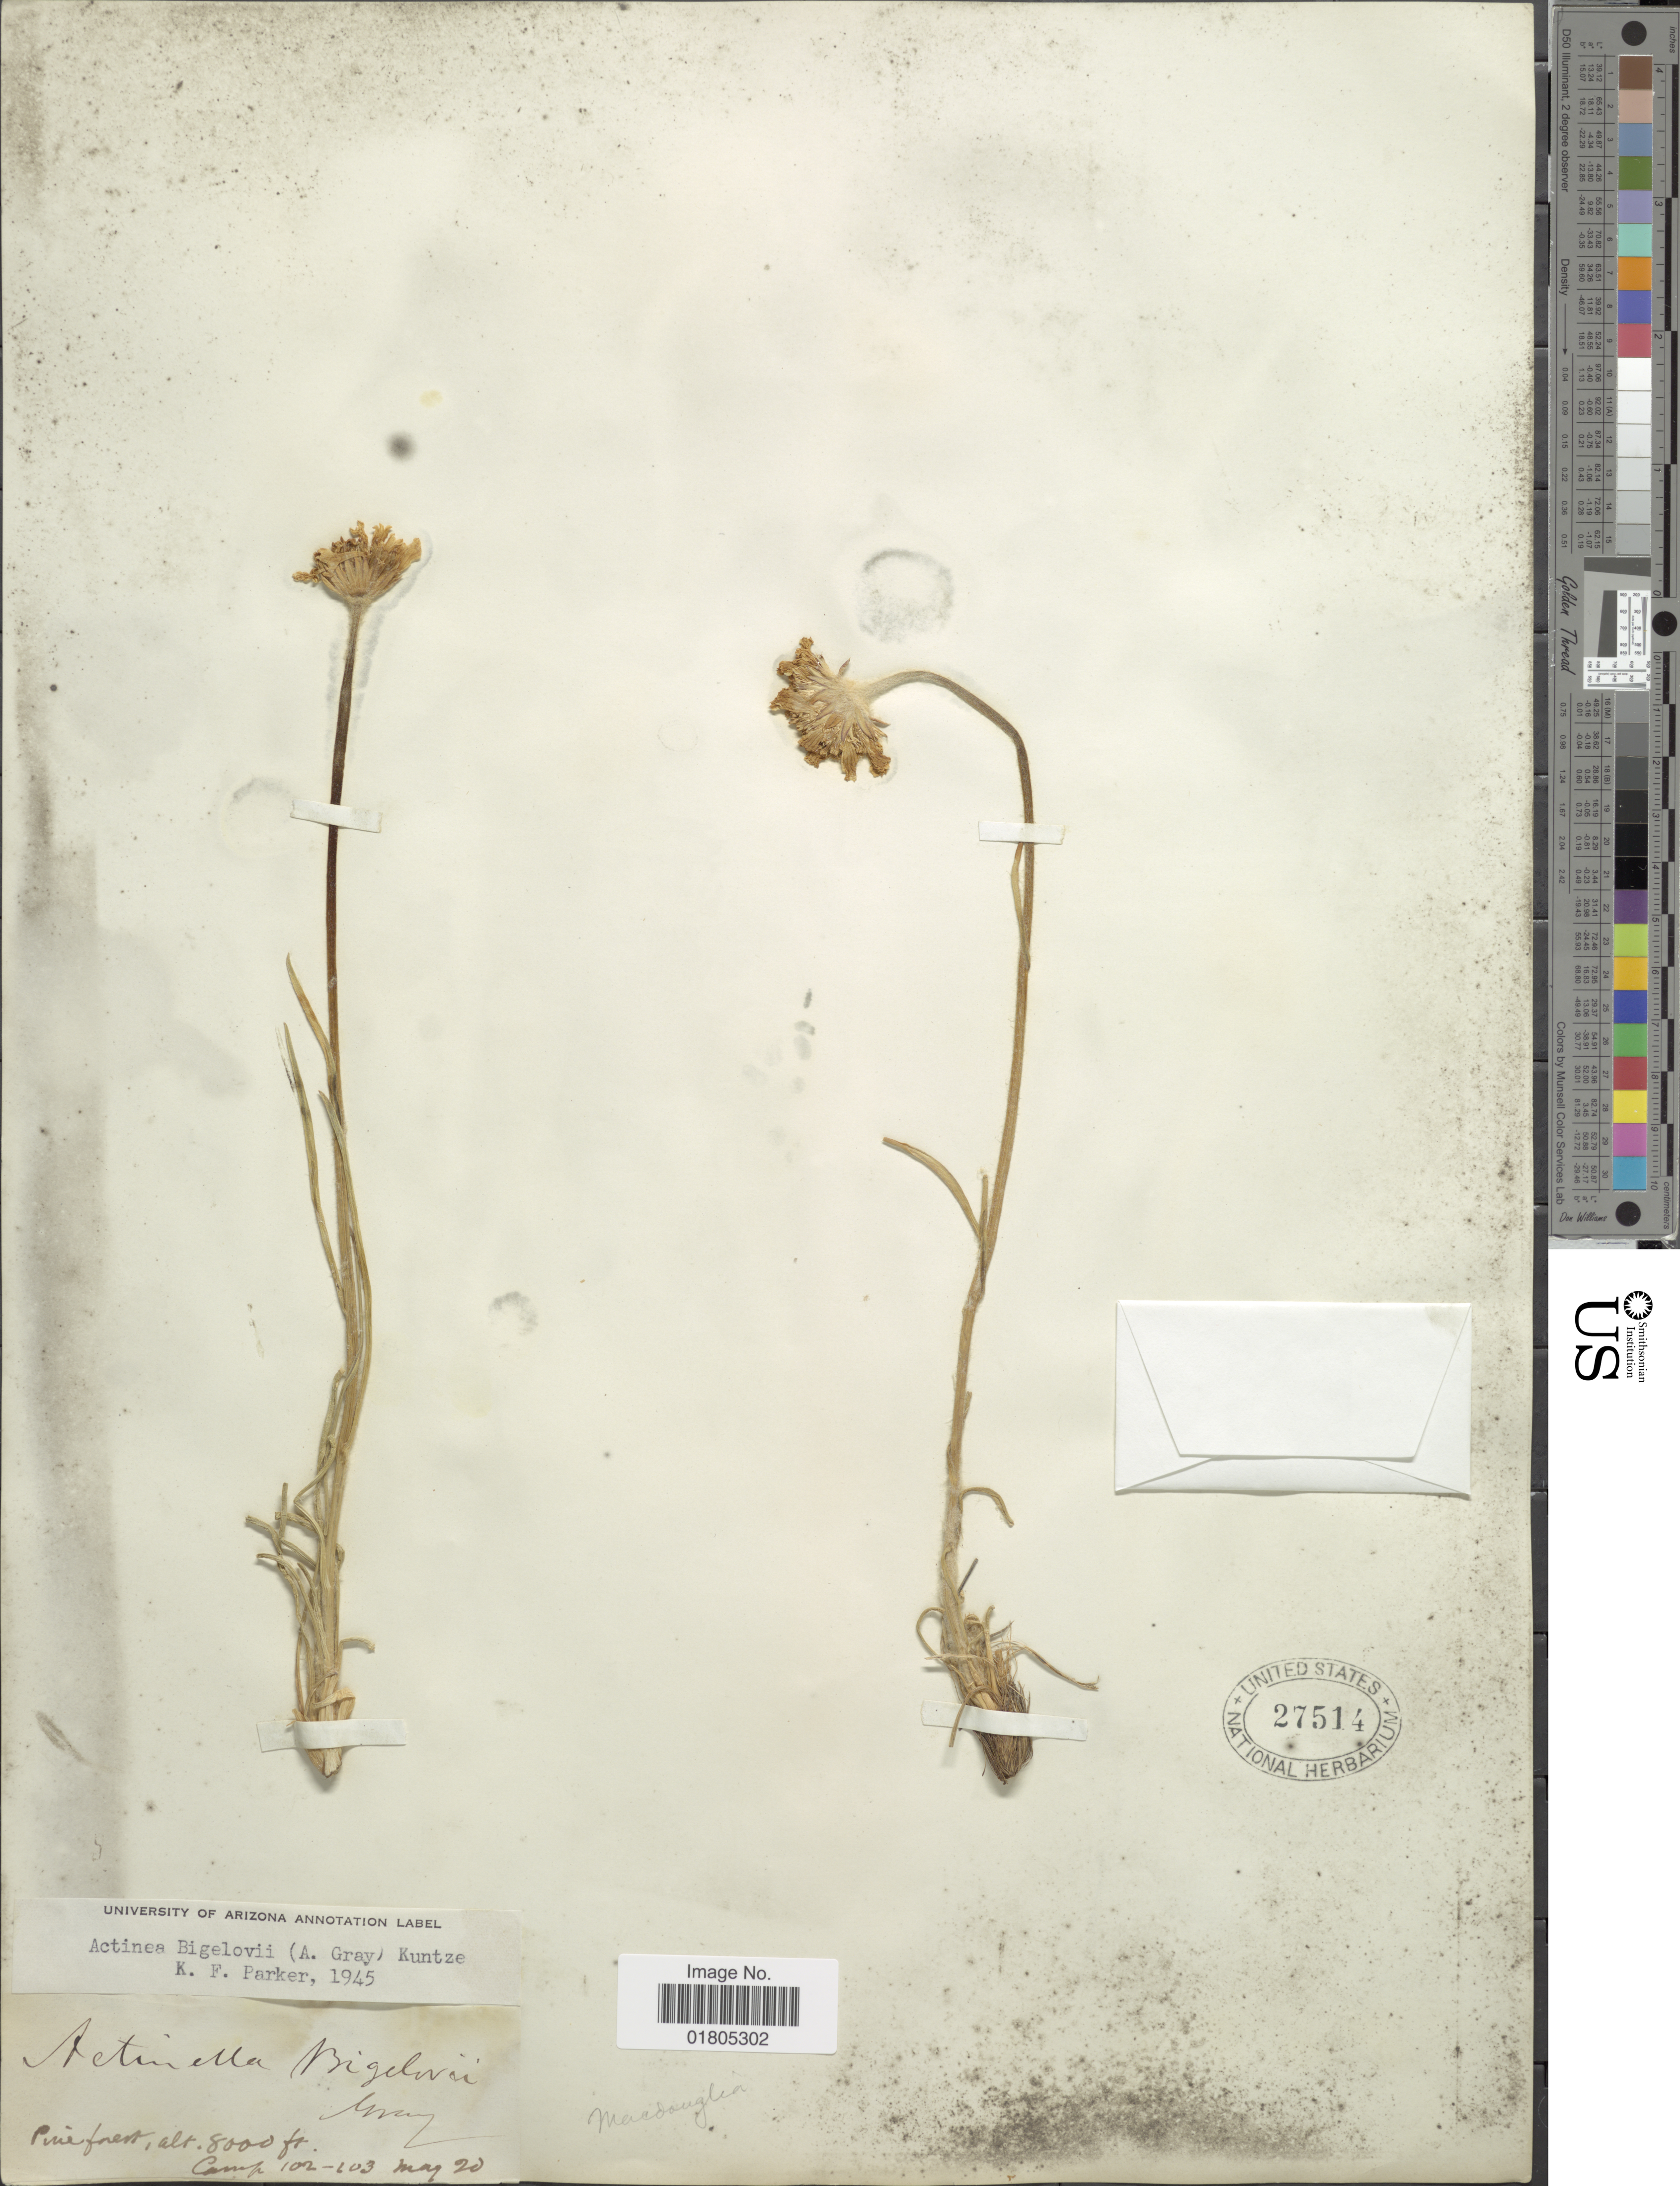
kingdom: Plantae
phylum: Tracheophyta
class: Magnoliopsida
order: Asterales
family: Asteraceae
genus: Actinea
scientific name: Actinea bigelovii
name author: (A. Gray) Kuntze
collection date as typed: Transcribed d/m/y: /5/20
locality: Pine Forest, Camp 102-103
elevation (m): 2438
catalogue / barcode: US 27514